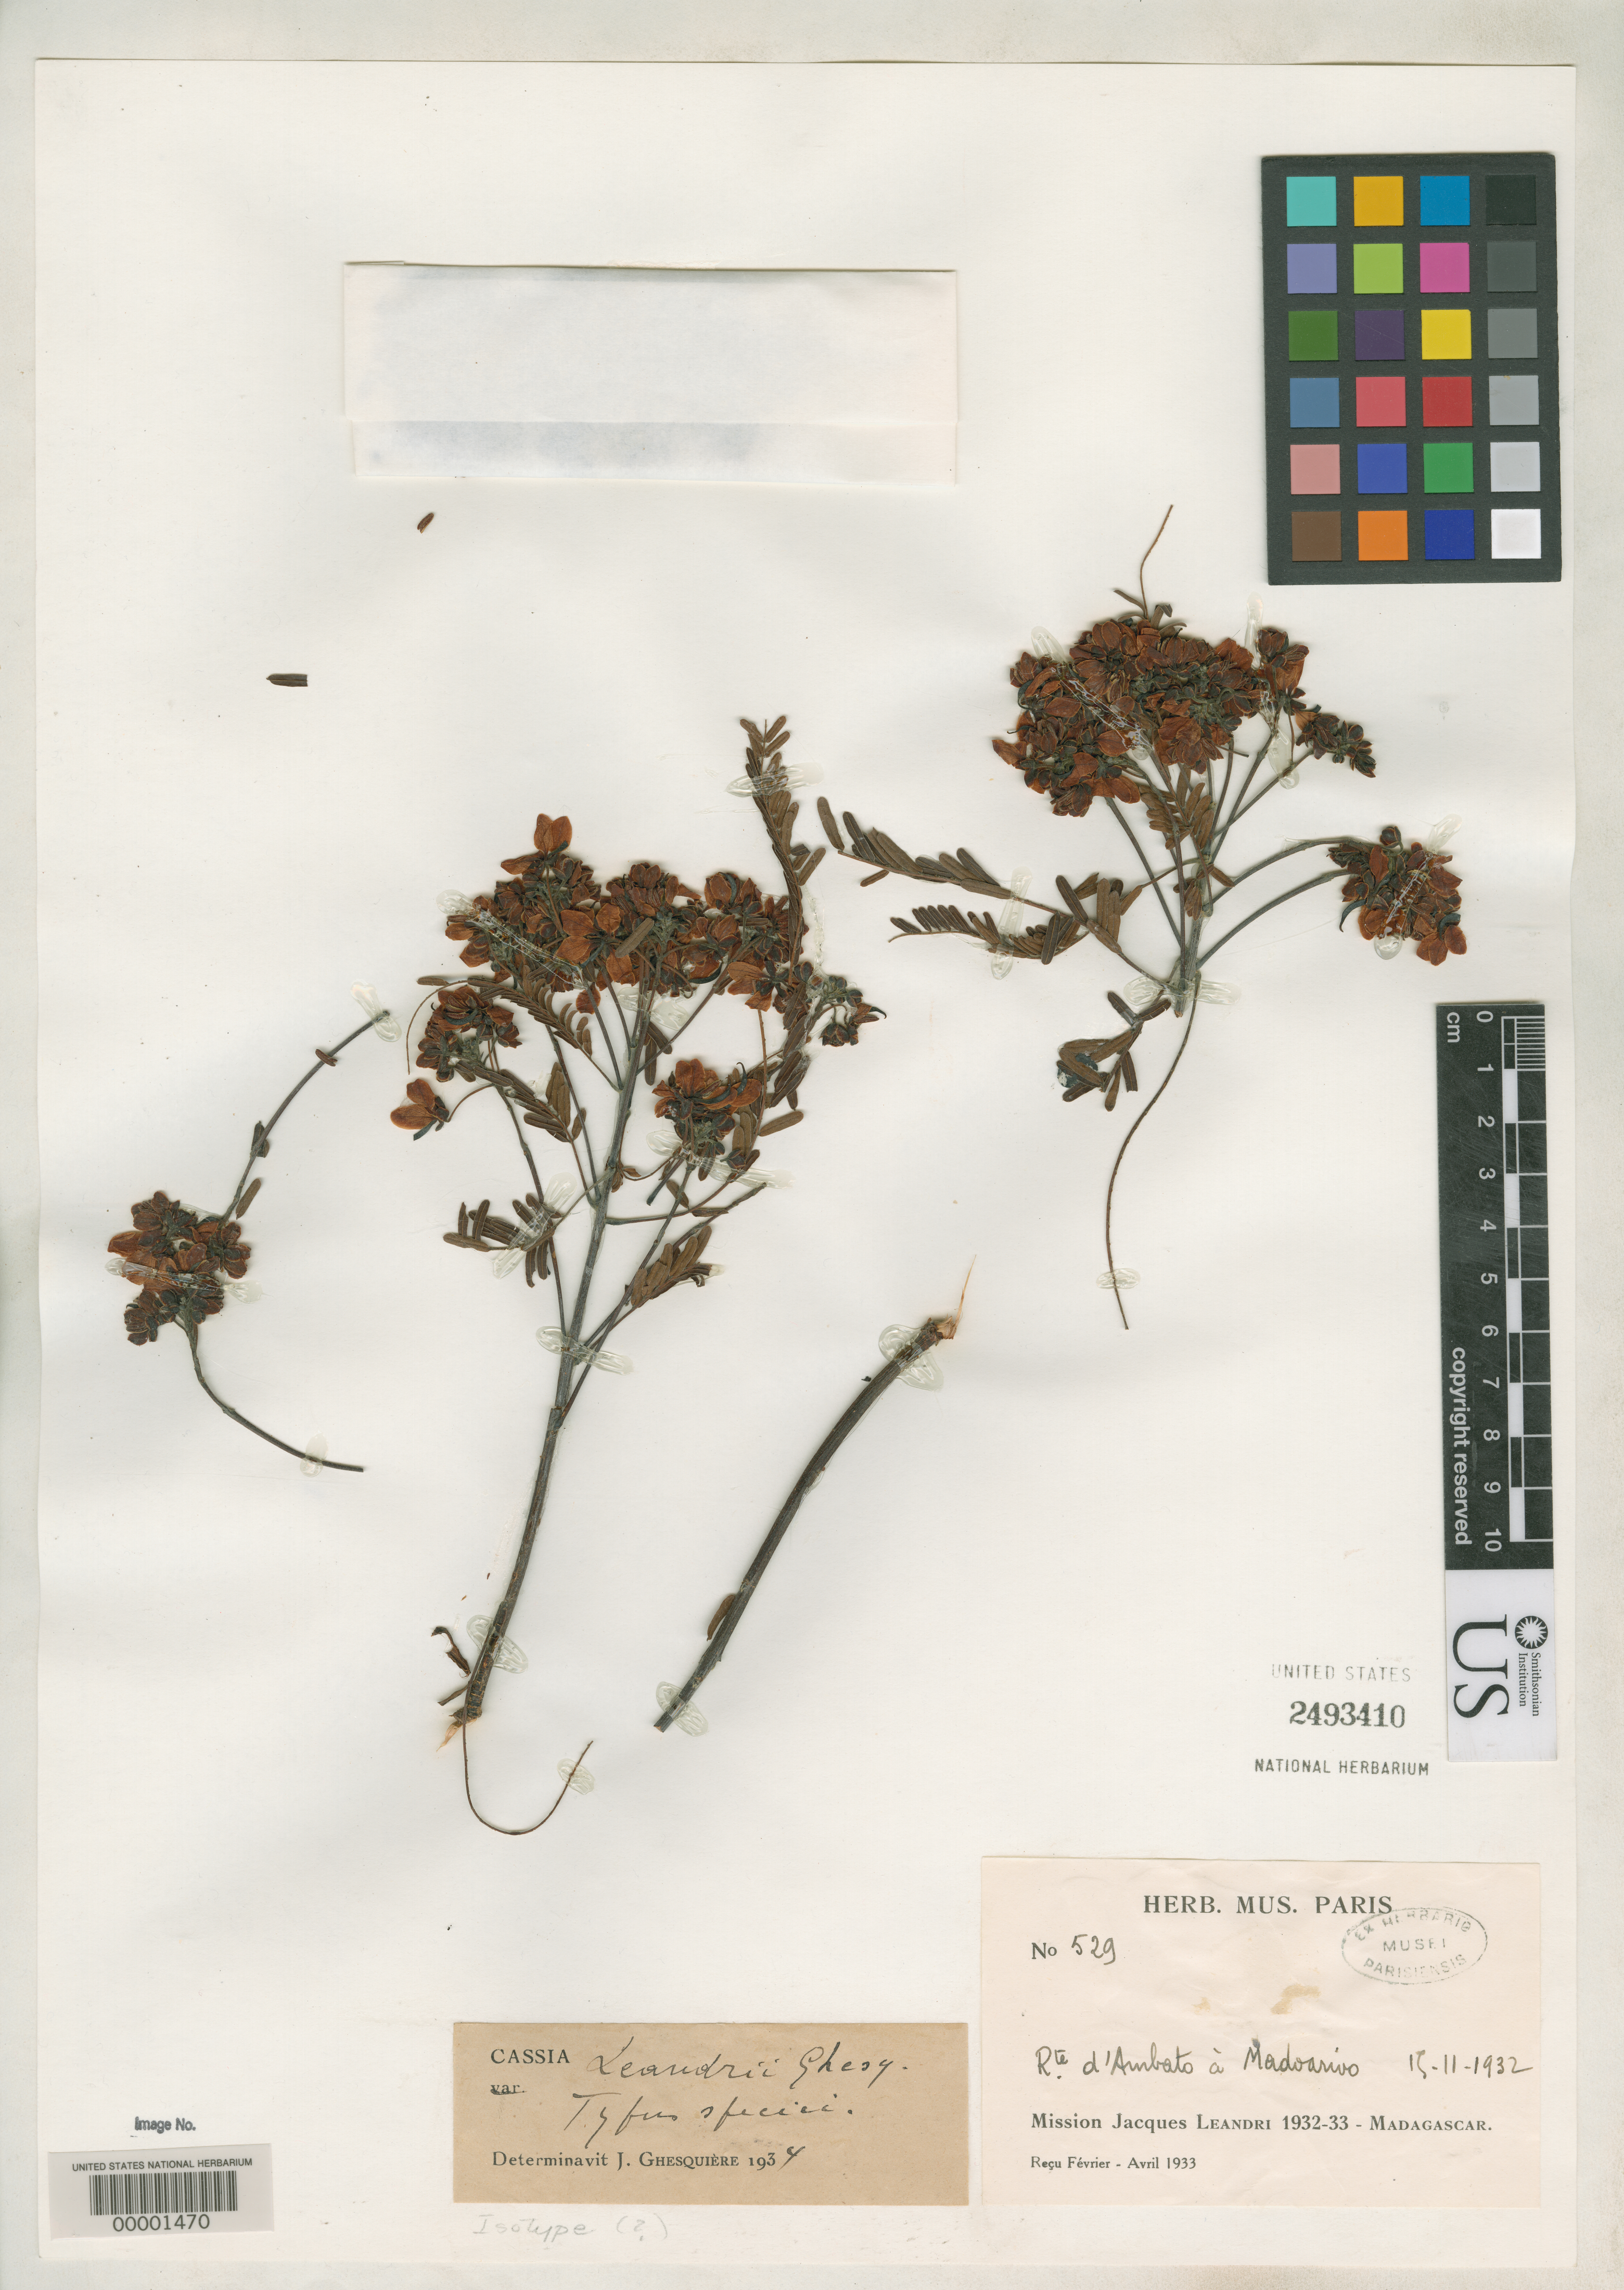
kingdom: Plantae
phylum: Tracheophyta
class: Magnoliopsida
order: Fabales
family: Fabaceae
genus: Cassia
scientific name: Cassia leandrii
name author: Ghesq.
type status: Isotype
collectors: L. Leandri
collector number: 529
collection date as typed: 15 Nov 1932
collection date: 1932-11-15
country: Madagascar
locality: Rte. d'Ambato a Madoarivo.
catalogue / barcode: US 2493410